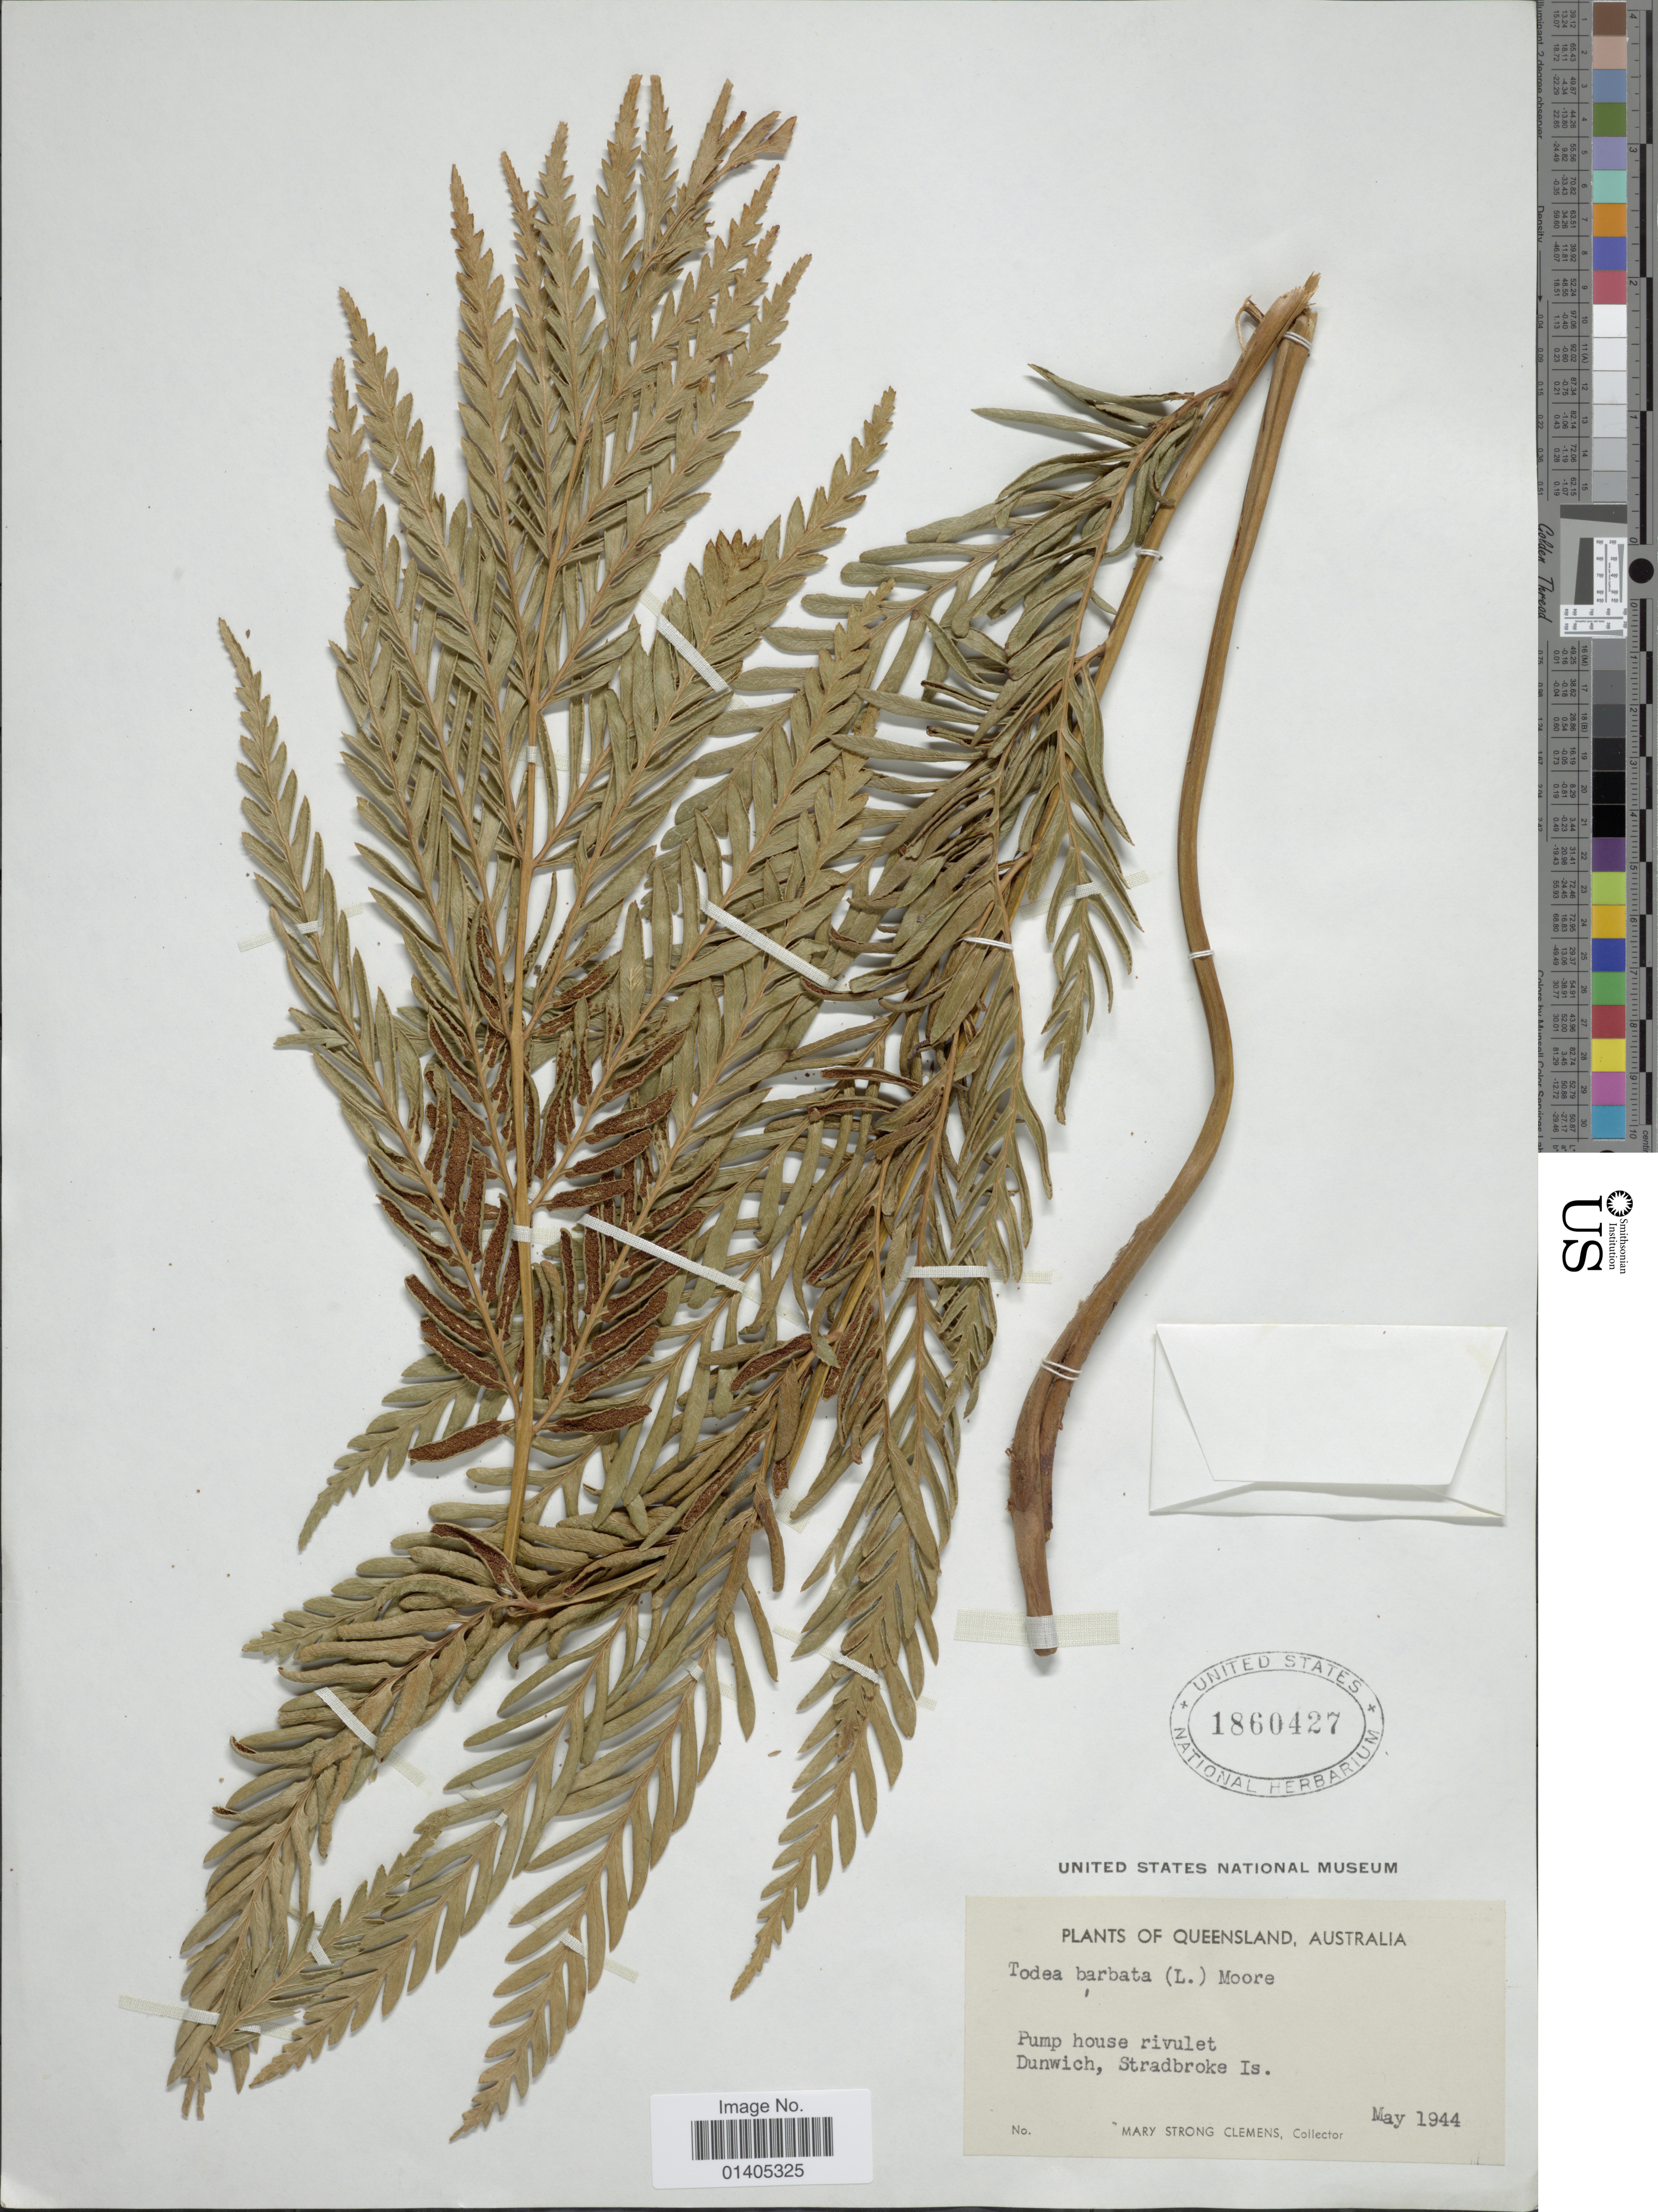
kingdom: Plantae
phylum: Tracheophyta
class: Polypodiopsida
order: Osmundales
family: Osmundaceae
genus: Todea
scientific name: Todea barbara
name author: T. Moore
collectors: M. S. Clemens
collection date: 1944-05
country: Australia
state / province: Queensland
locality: Pump house rivulet Dunwich, Stradbroke Is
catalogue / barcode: US 1860427